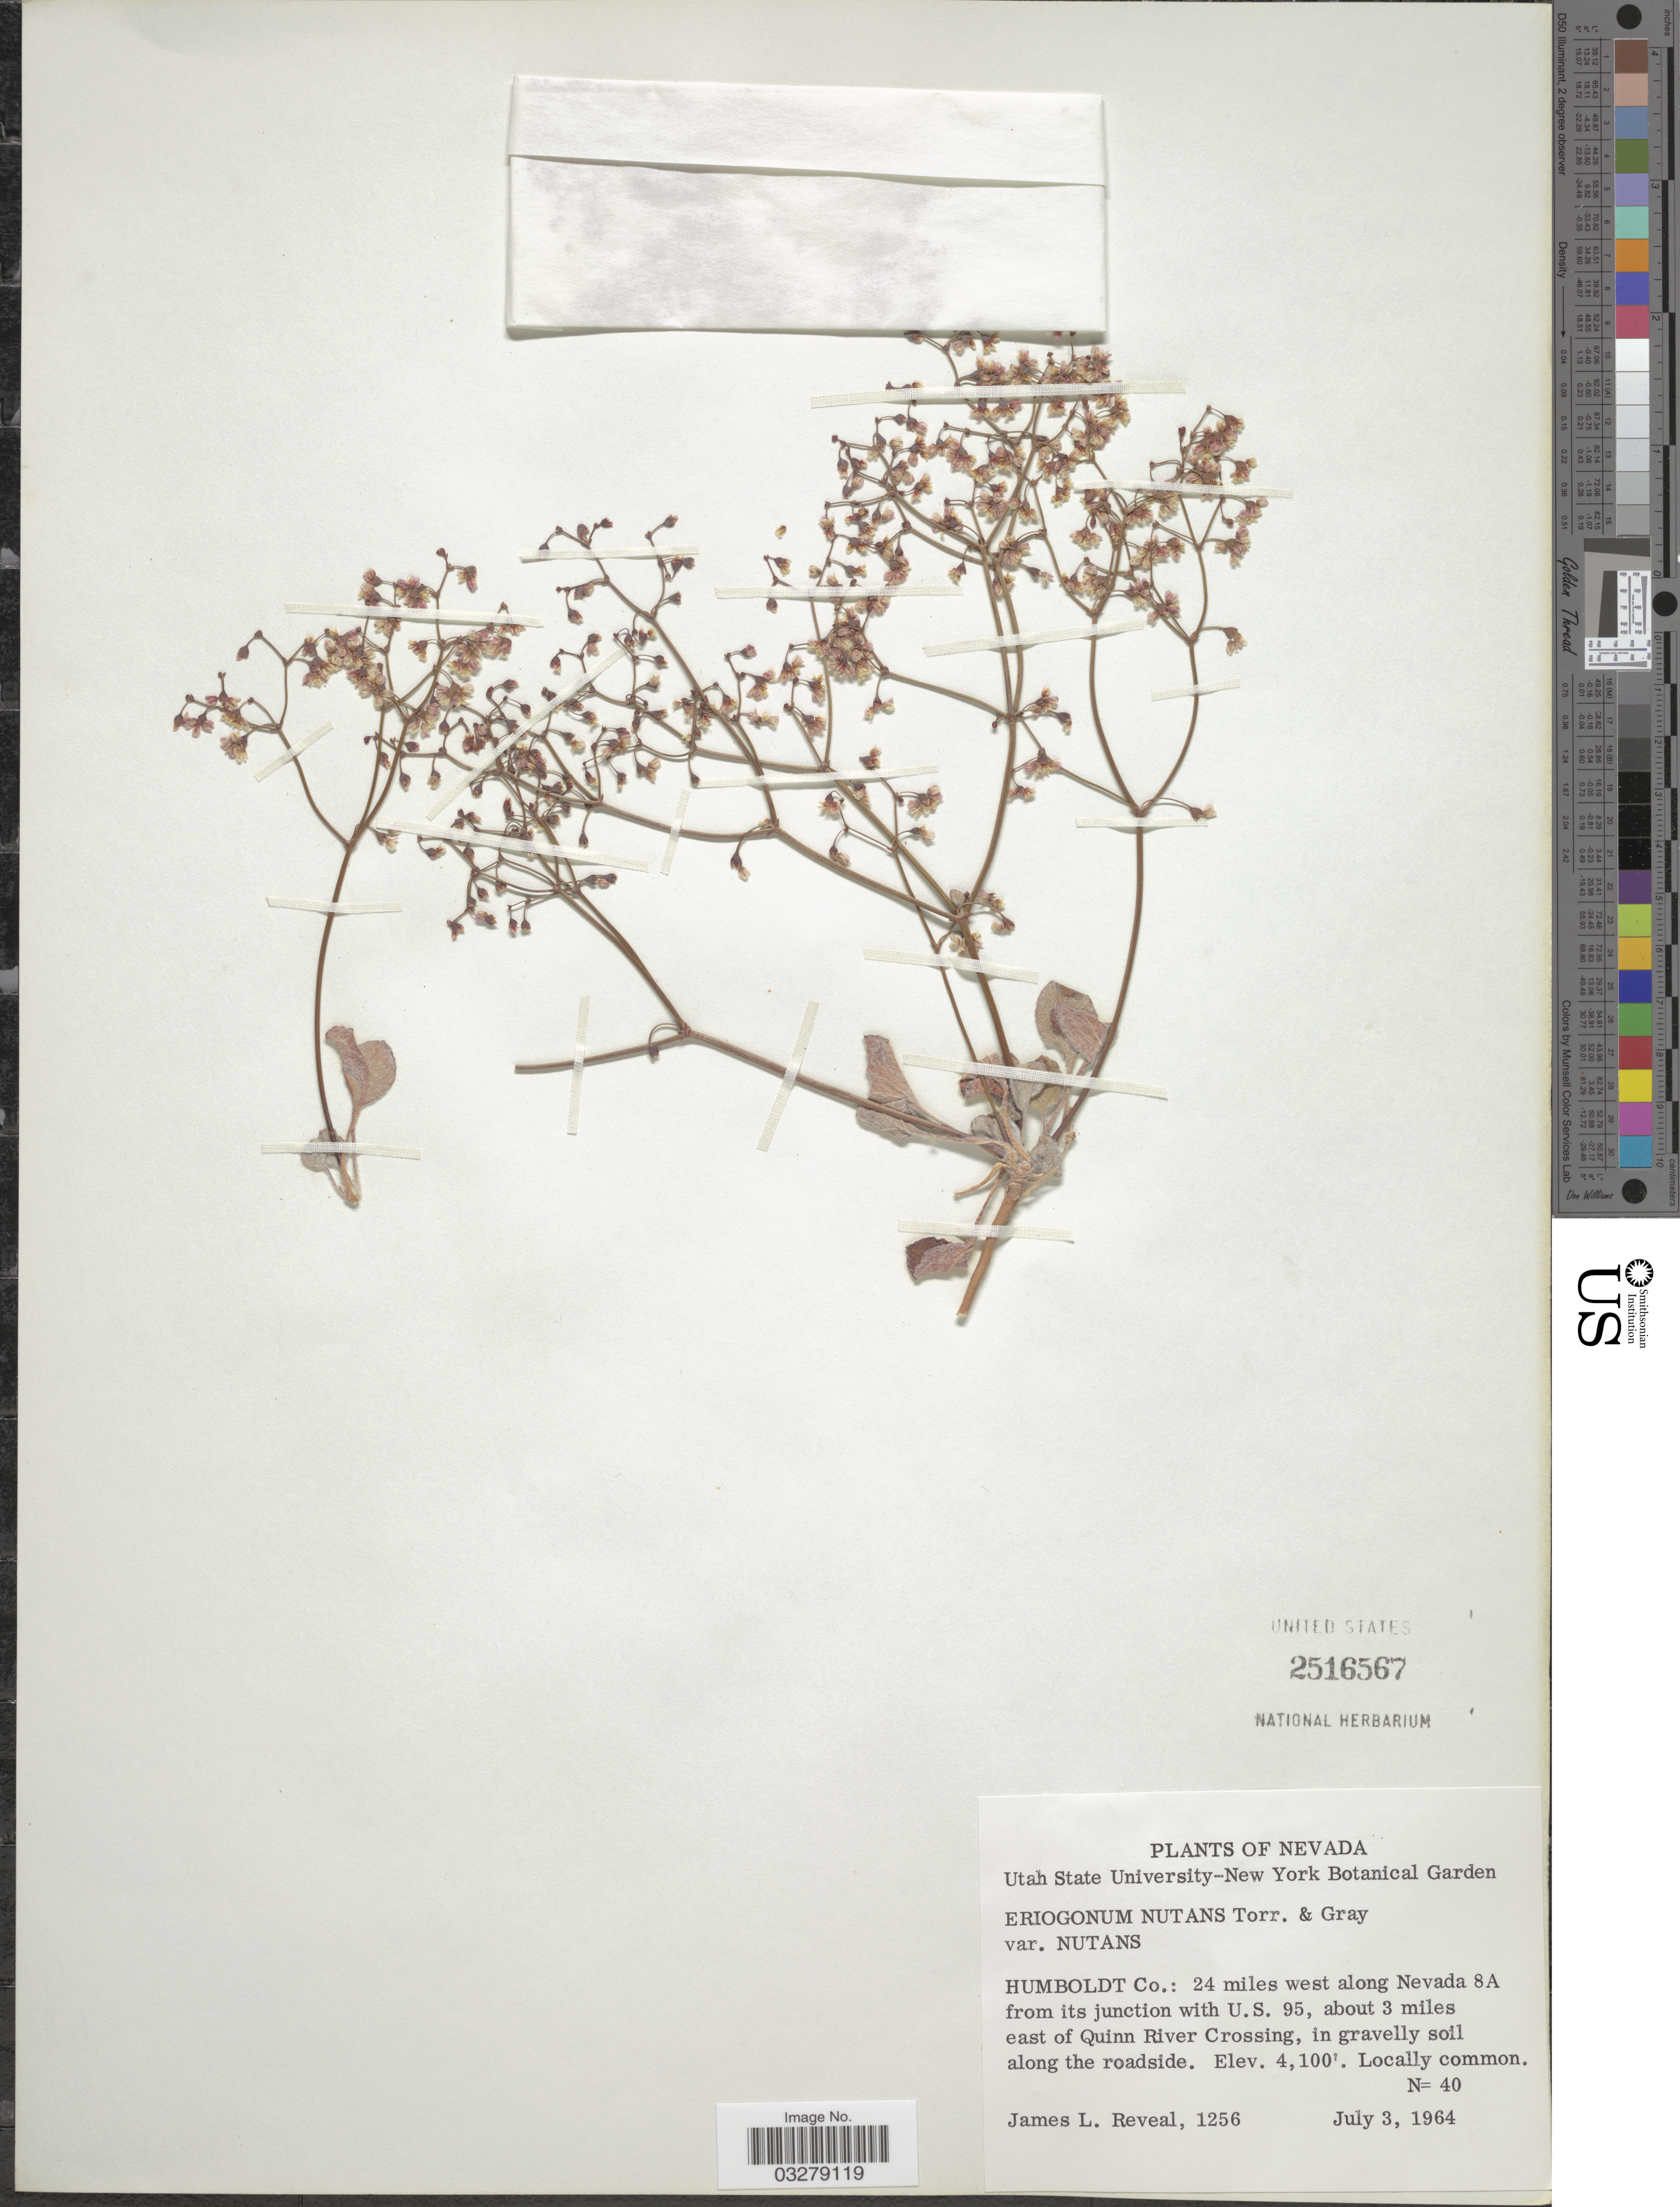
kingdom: Plantae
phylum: Tracheophyta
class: Magnoliopsida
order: Caryophyllales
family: Polygonaceae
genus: Eriogonum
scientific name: Eriogonum nutans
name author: Torr. & A. Gray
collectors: J. L. Reveal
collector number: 1256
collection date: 1964-07-03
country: United States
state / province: Nevada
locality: Humboldt Co.: 24 miles west along Nevada 8A from its junction with U.S. 95, about 3 miles east of Quinn River Crossing.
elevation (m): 1250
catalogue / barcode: US 2516567